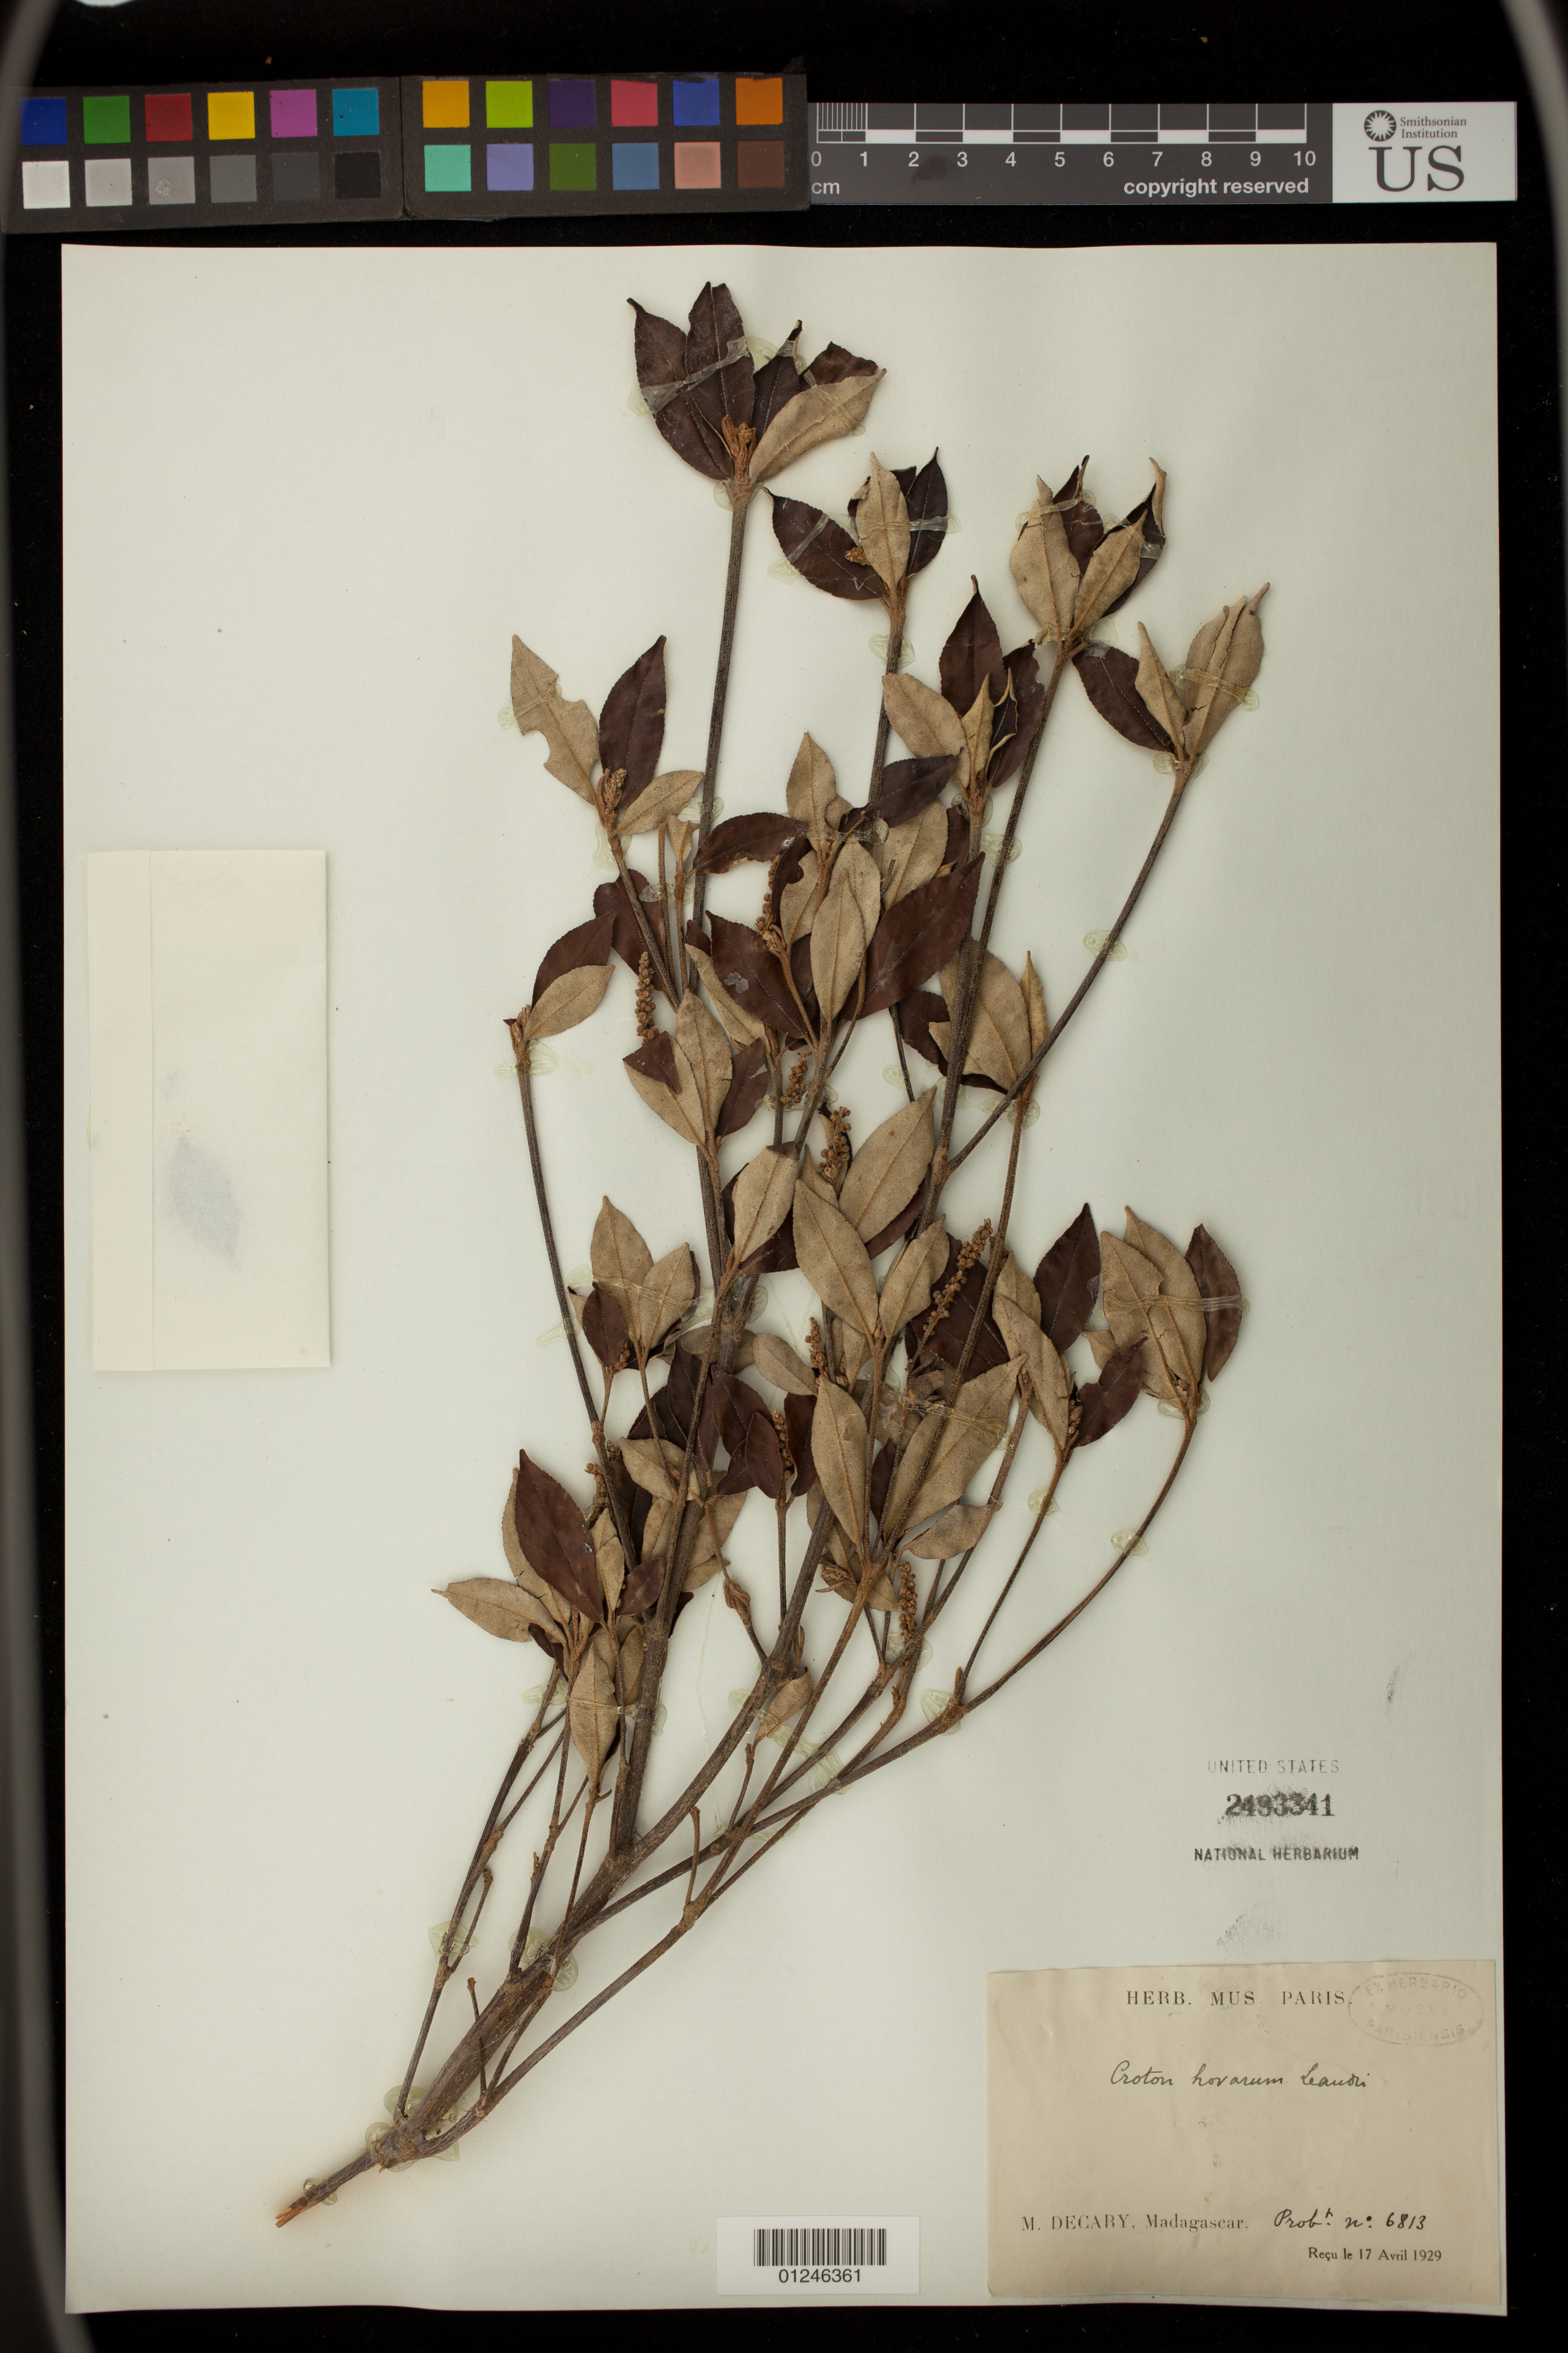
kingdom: Plantae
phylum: Tracheophyta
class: Magnoliopsida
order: Malpighiales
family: Euphorbiaceae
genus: Croton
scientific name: Croton hovarum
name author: Leandri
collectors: R. Decary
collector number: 6813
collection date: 1929-04-17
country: Madagascar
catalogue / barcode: US 2493341